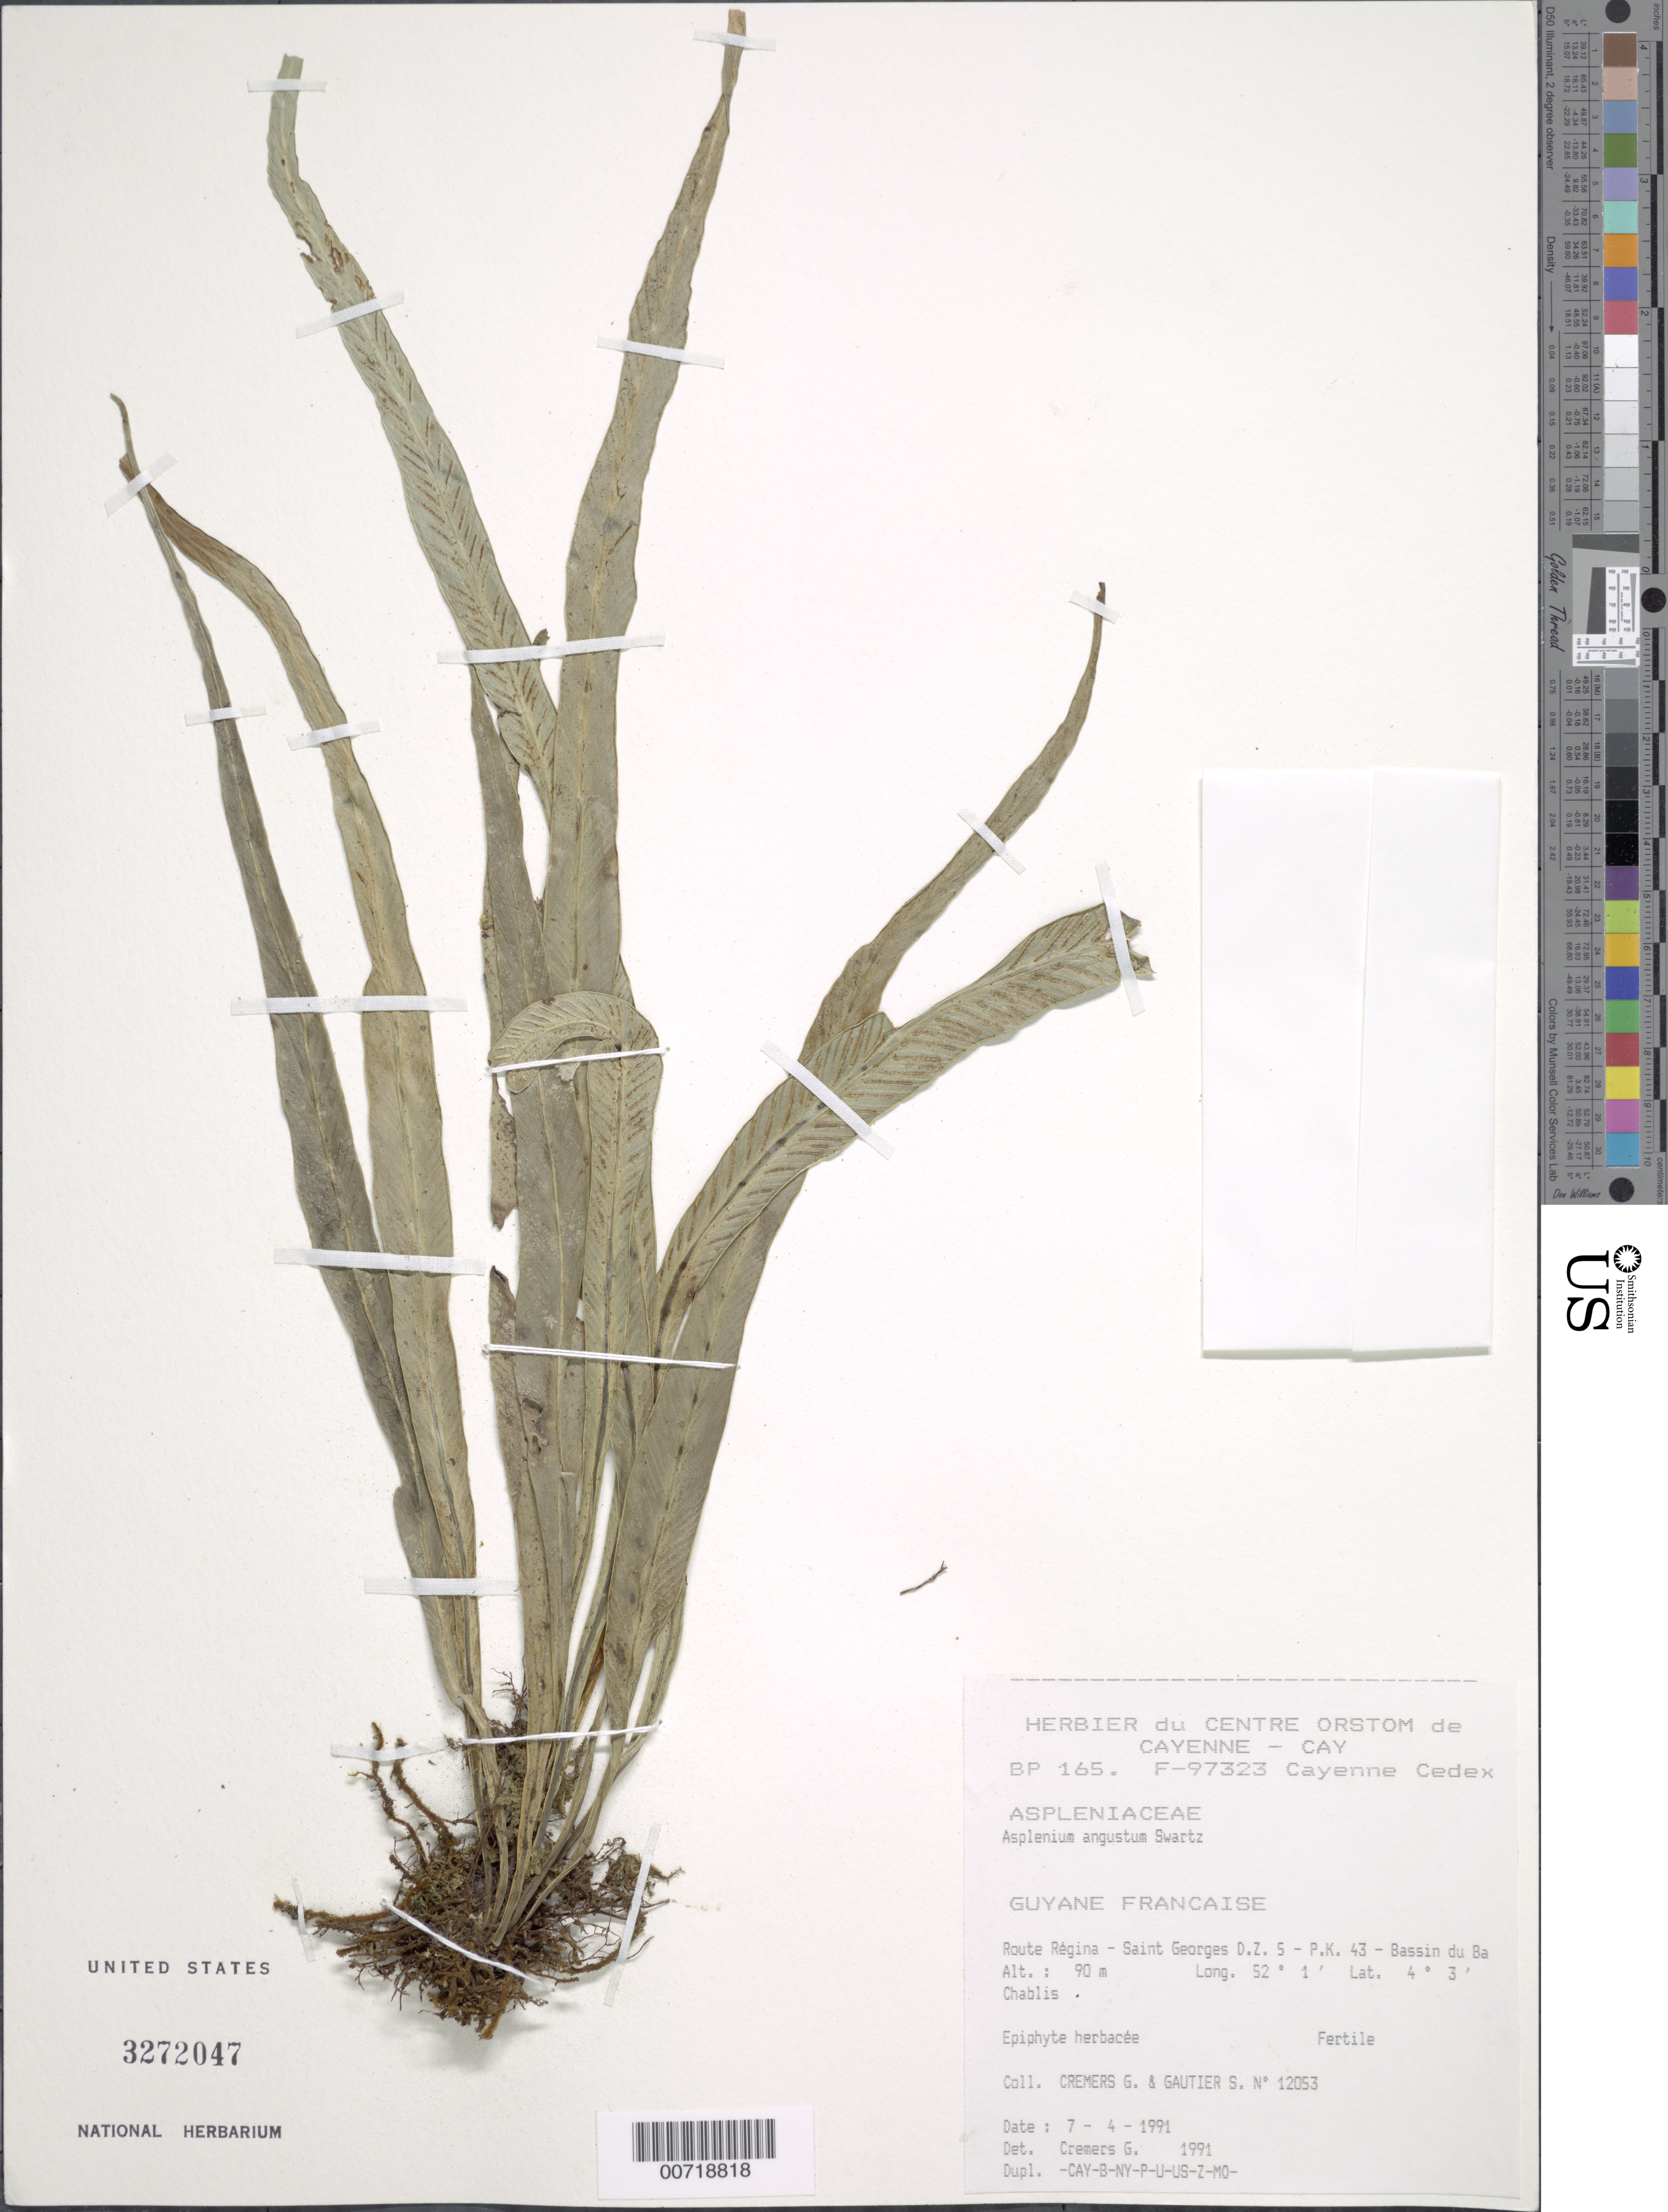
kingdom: Plantae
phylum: Tracheophyta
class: Polypodiopsida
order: Polypodiales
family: Aspleniaceae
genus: Asplenium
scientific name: Asplenium angustum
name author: Sw.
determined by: Cremers, Georges A.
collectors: G. Cremers & S. Gautier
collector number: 12053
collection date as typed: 7-Apr-91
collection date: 1991-04-07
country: French Guiana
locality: Route Régina, Saint Georges, DZ 5-PK43, Bassin de l'Approuague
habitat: Chablis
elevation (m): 90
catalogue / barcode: US 3272047